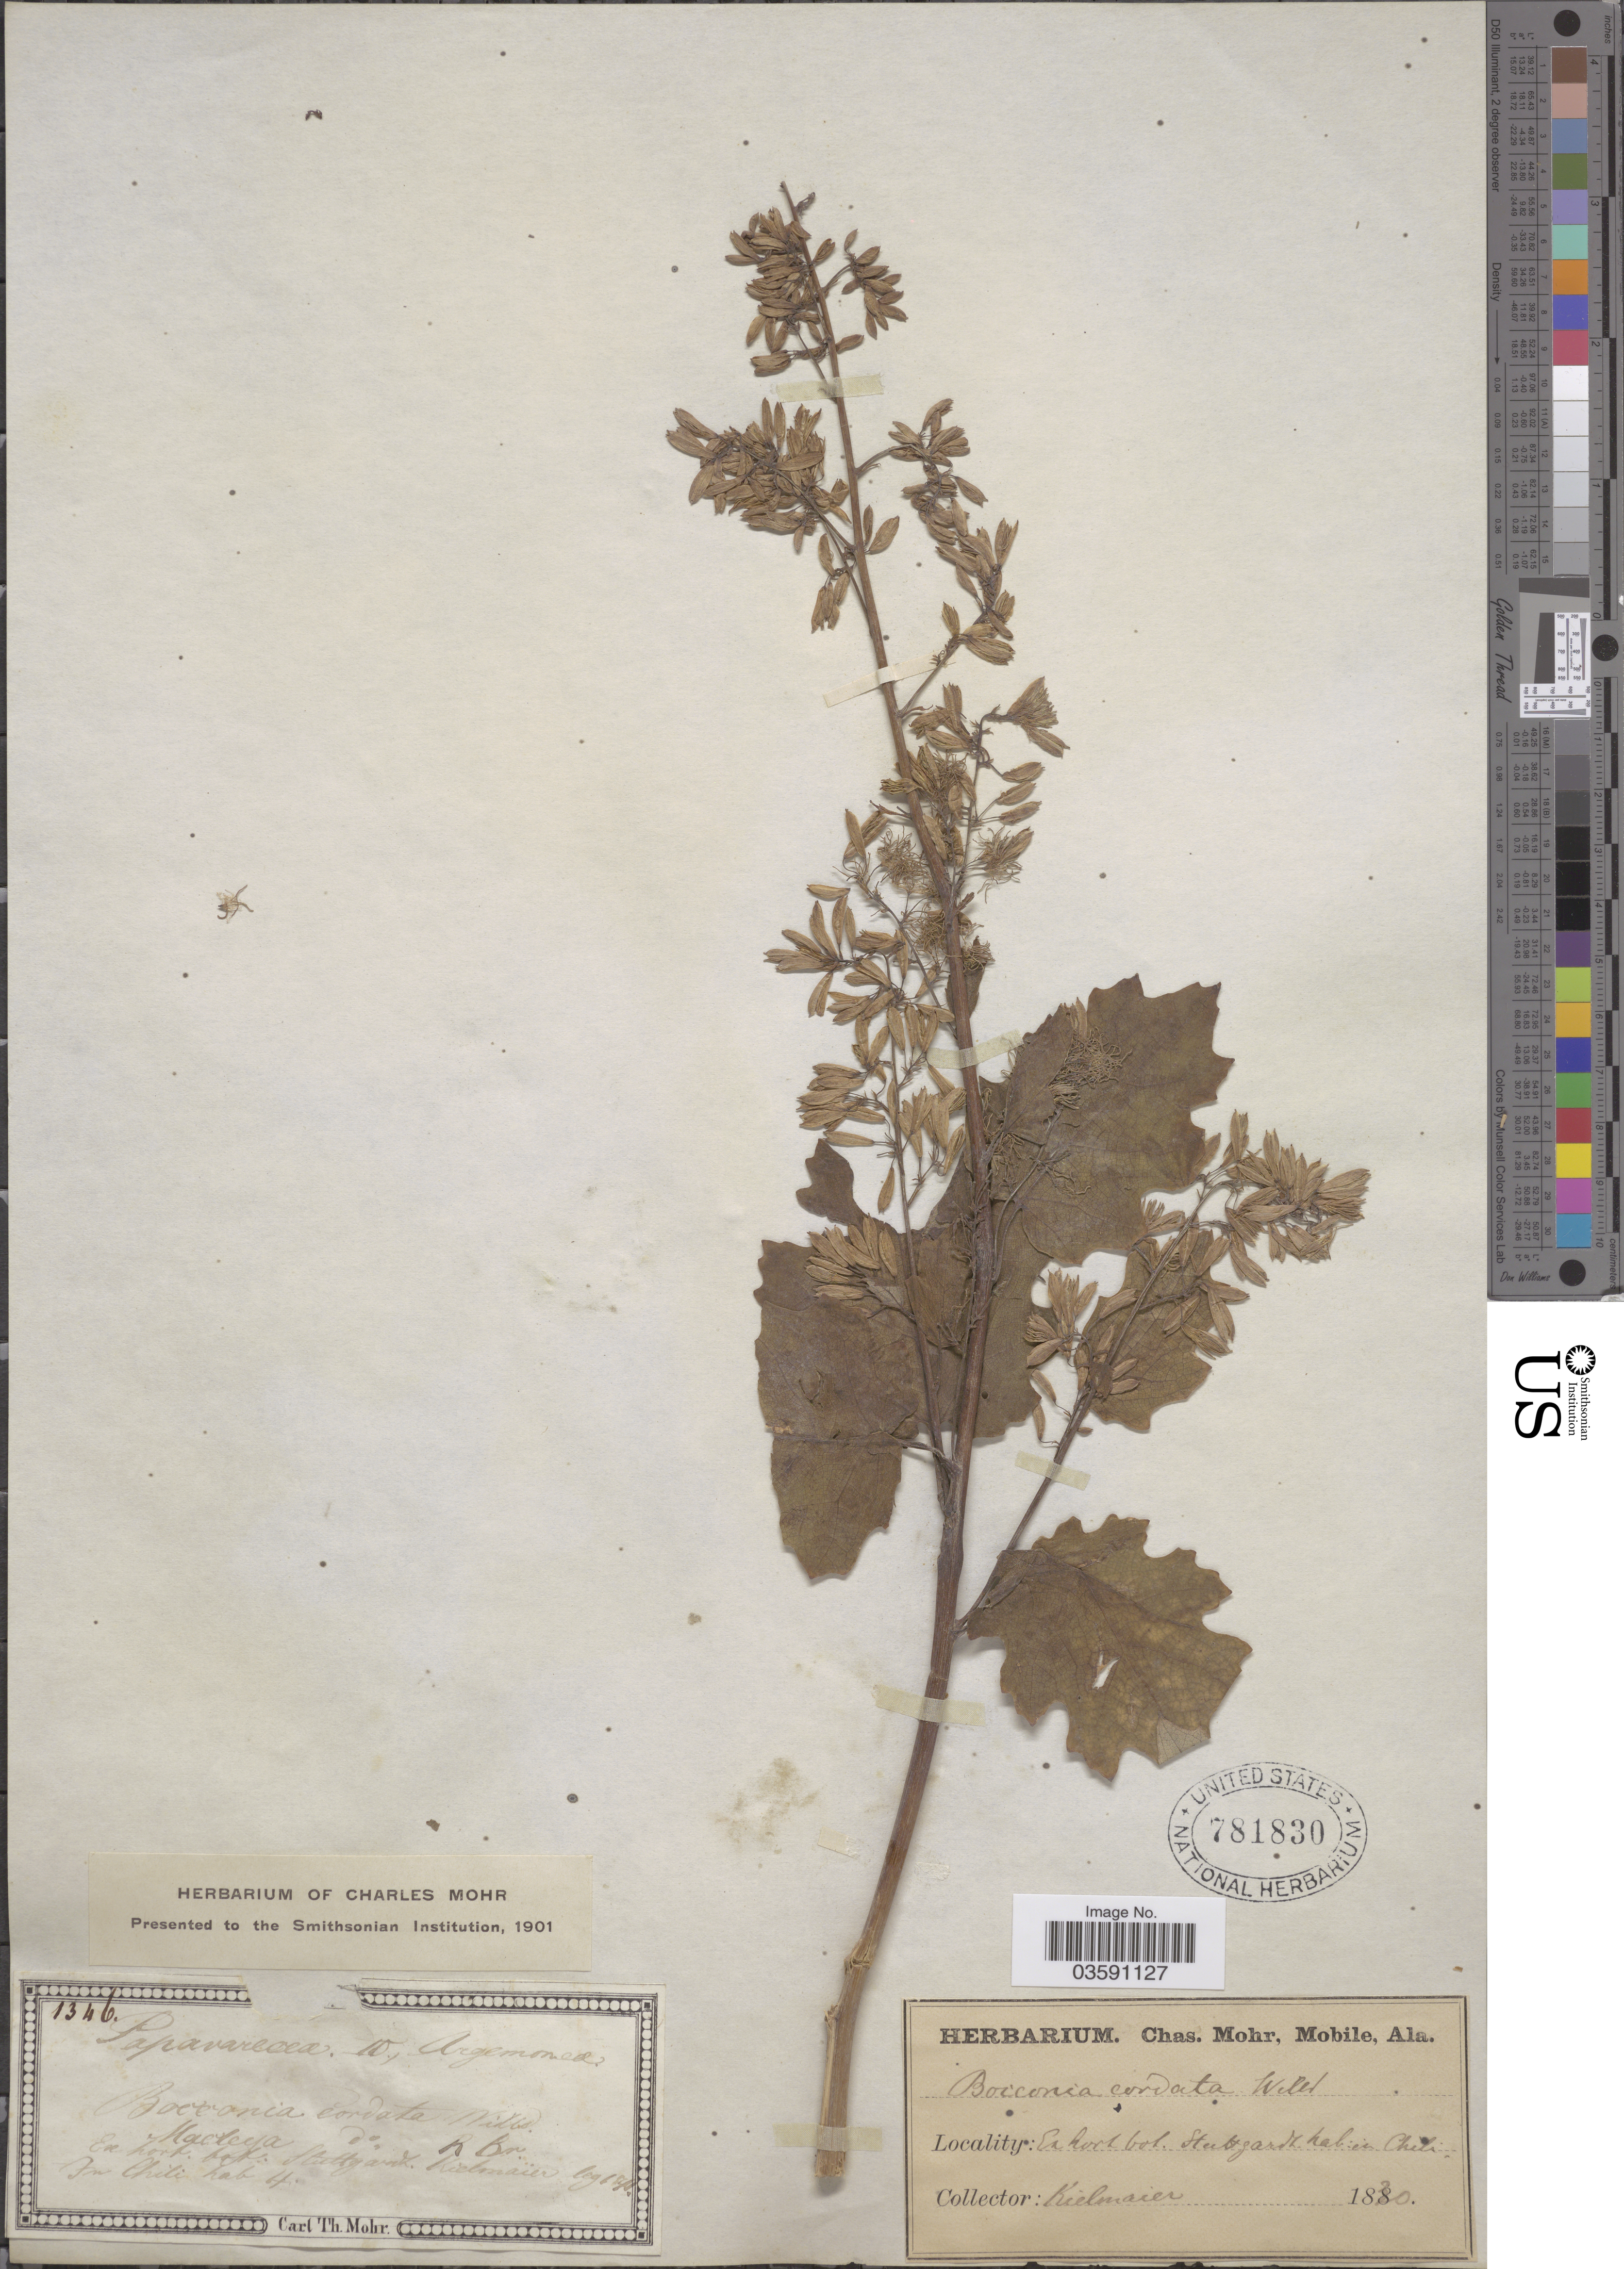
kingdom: Plantae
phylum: Tracheophyta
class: Magnoliopsida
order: Ranunculales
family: Papaveraceae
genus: Macleaya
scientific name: Macleaya cordata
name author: (Willd.) R. Br.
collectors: Kielmaier, --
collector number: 1346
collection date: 1830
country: Chile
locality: Ex hort. bot. Stuttgardt hab. en Chile.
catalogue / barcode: US 781830